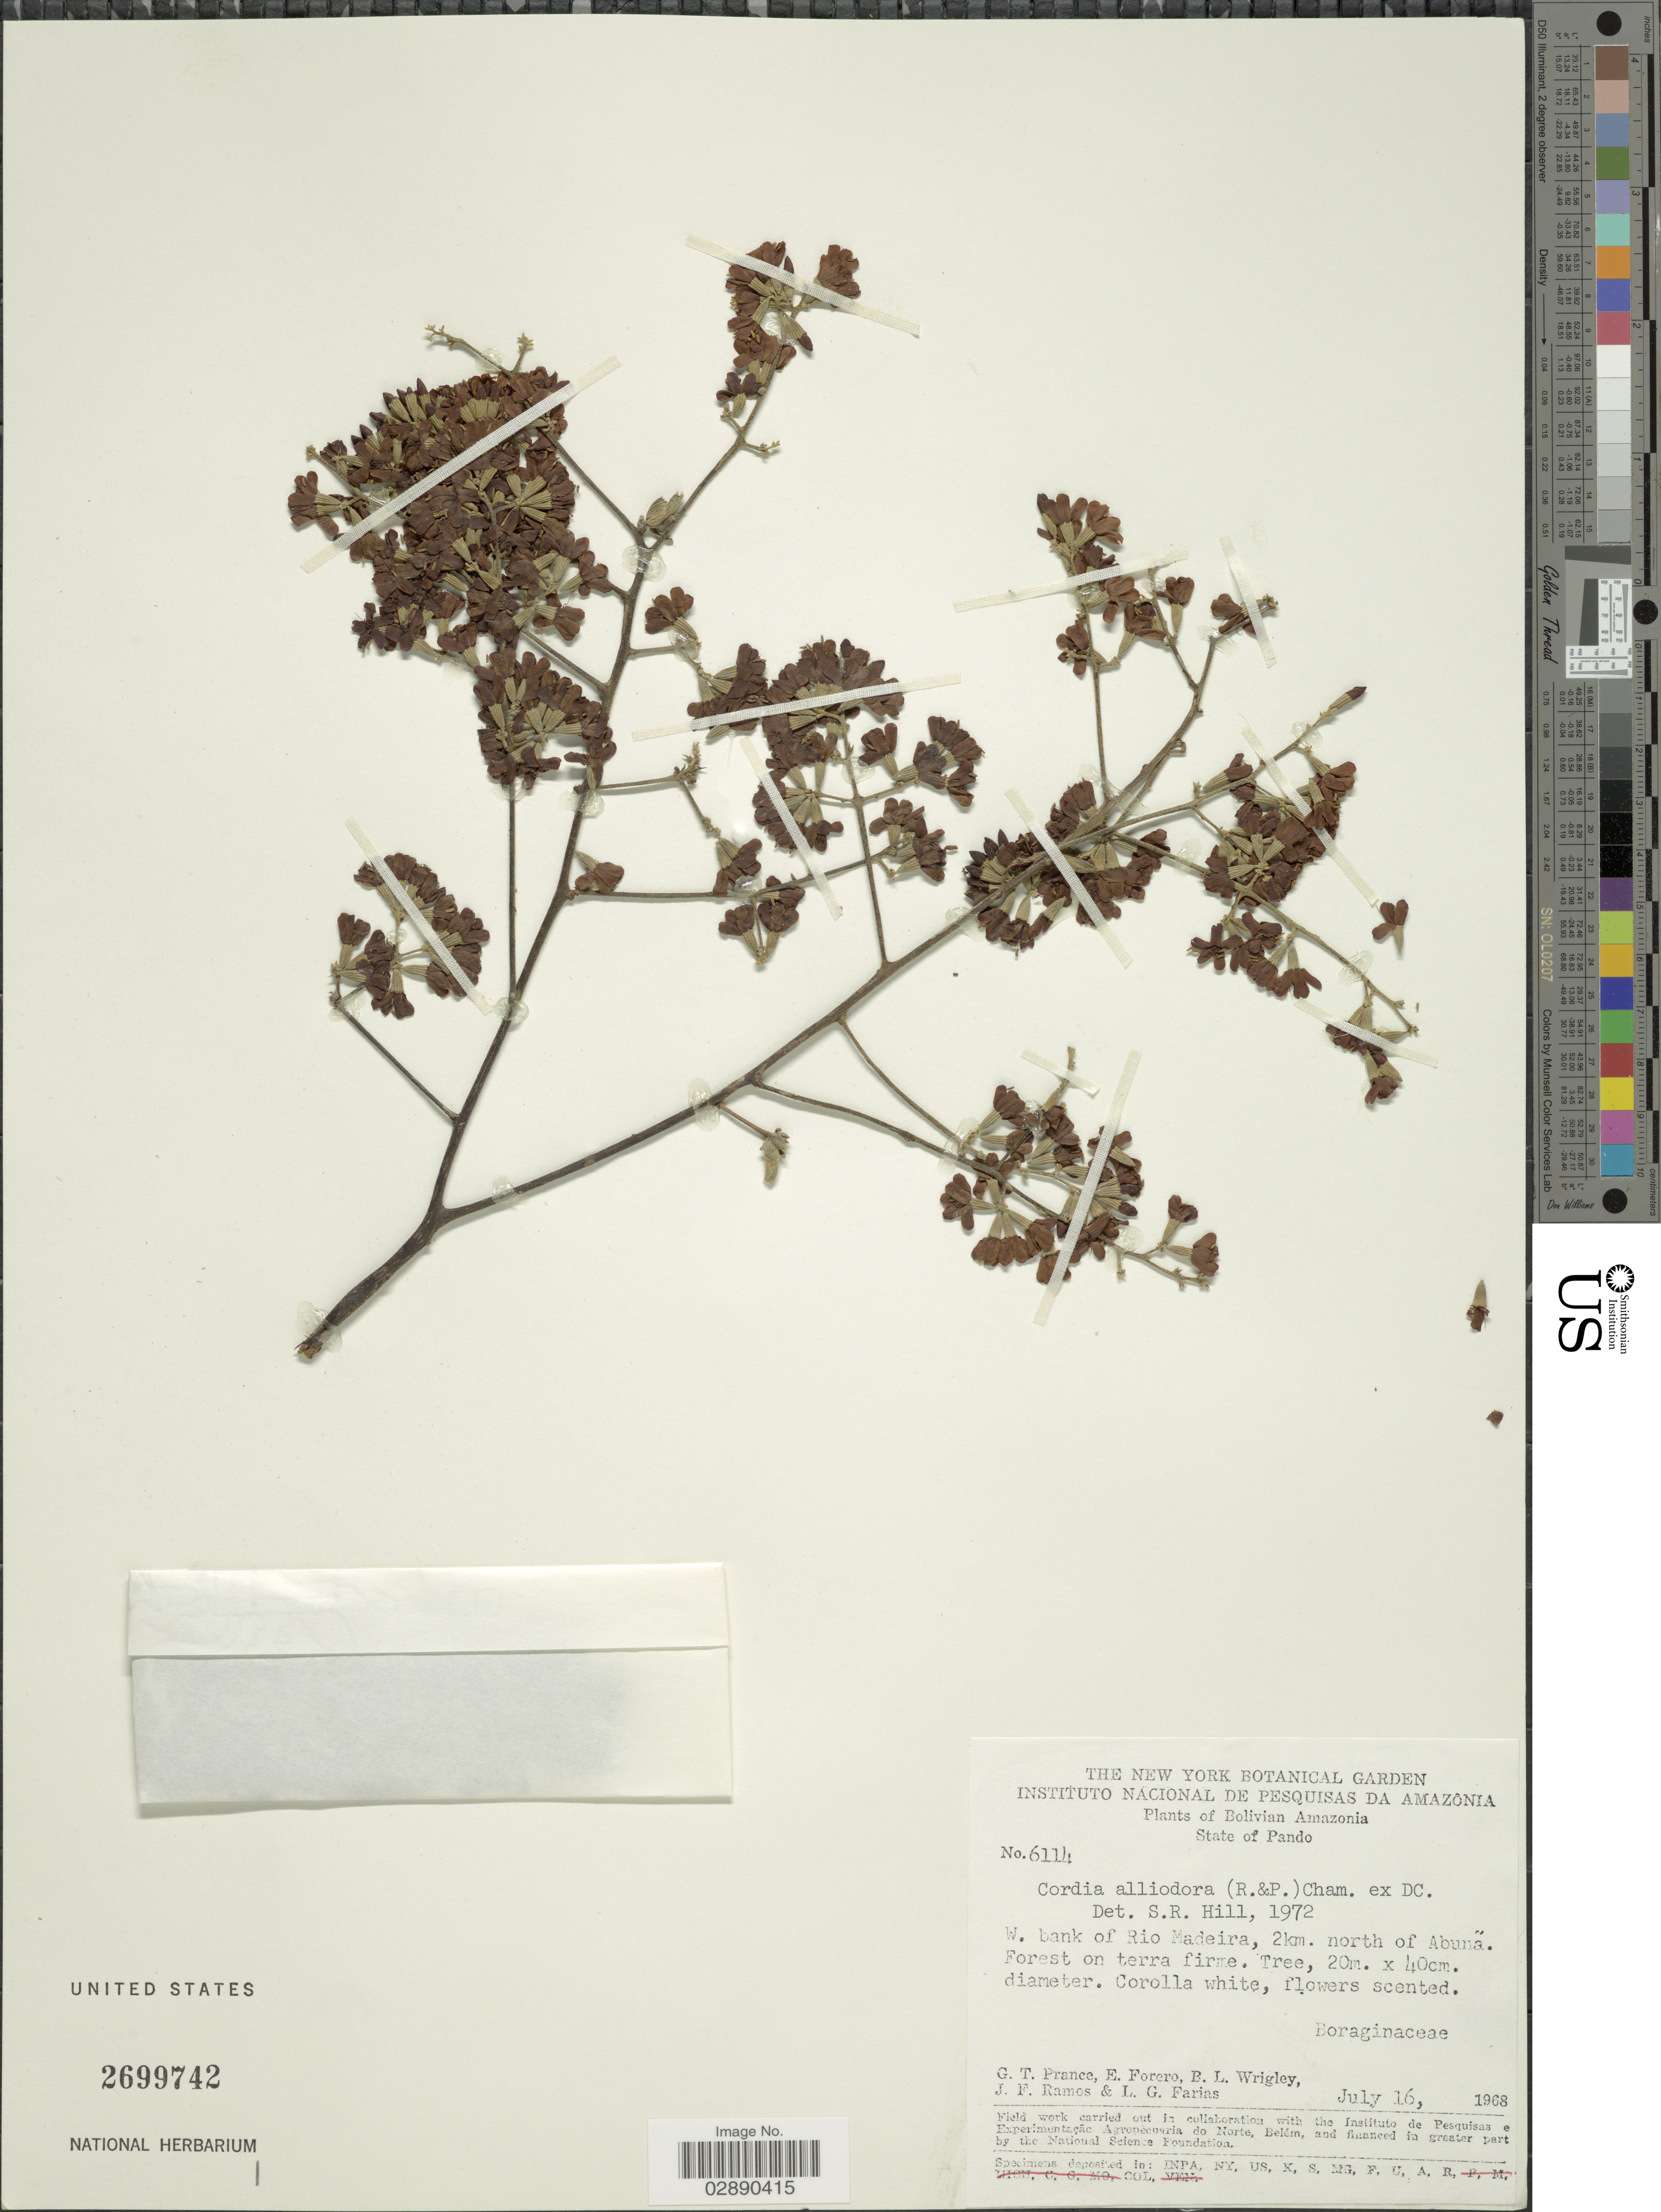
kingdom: Plantae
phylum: Tracheophyta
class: Magnoliopsida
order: Boraginales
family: Cordiaceae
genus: Cordia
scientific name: Cordia alliodora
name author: (Ruiz & Pav.) Oken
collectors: G. T. Prance, E. Forero, B. L. Wrigley, J. F. Ramos & L. G. Farias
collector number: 6114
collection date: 1968-07-16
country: Bolivia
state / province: Pando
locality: Bolivian Amazonia. W. bank of Rio Madeira, 2km. north of Abuña.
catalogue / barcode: US 2699742